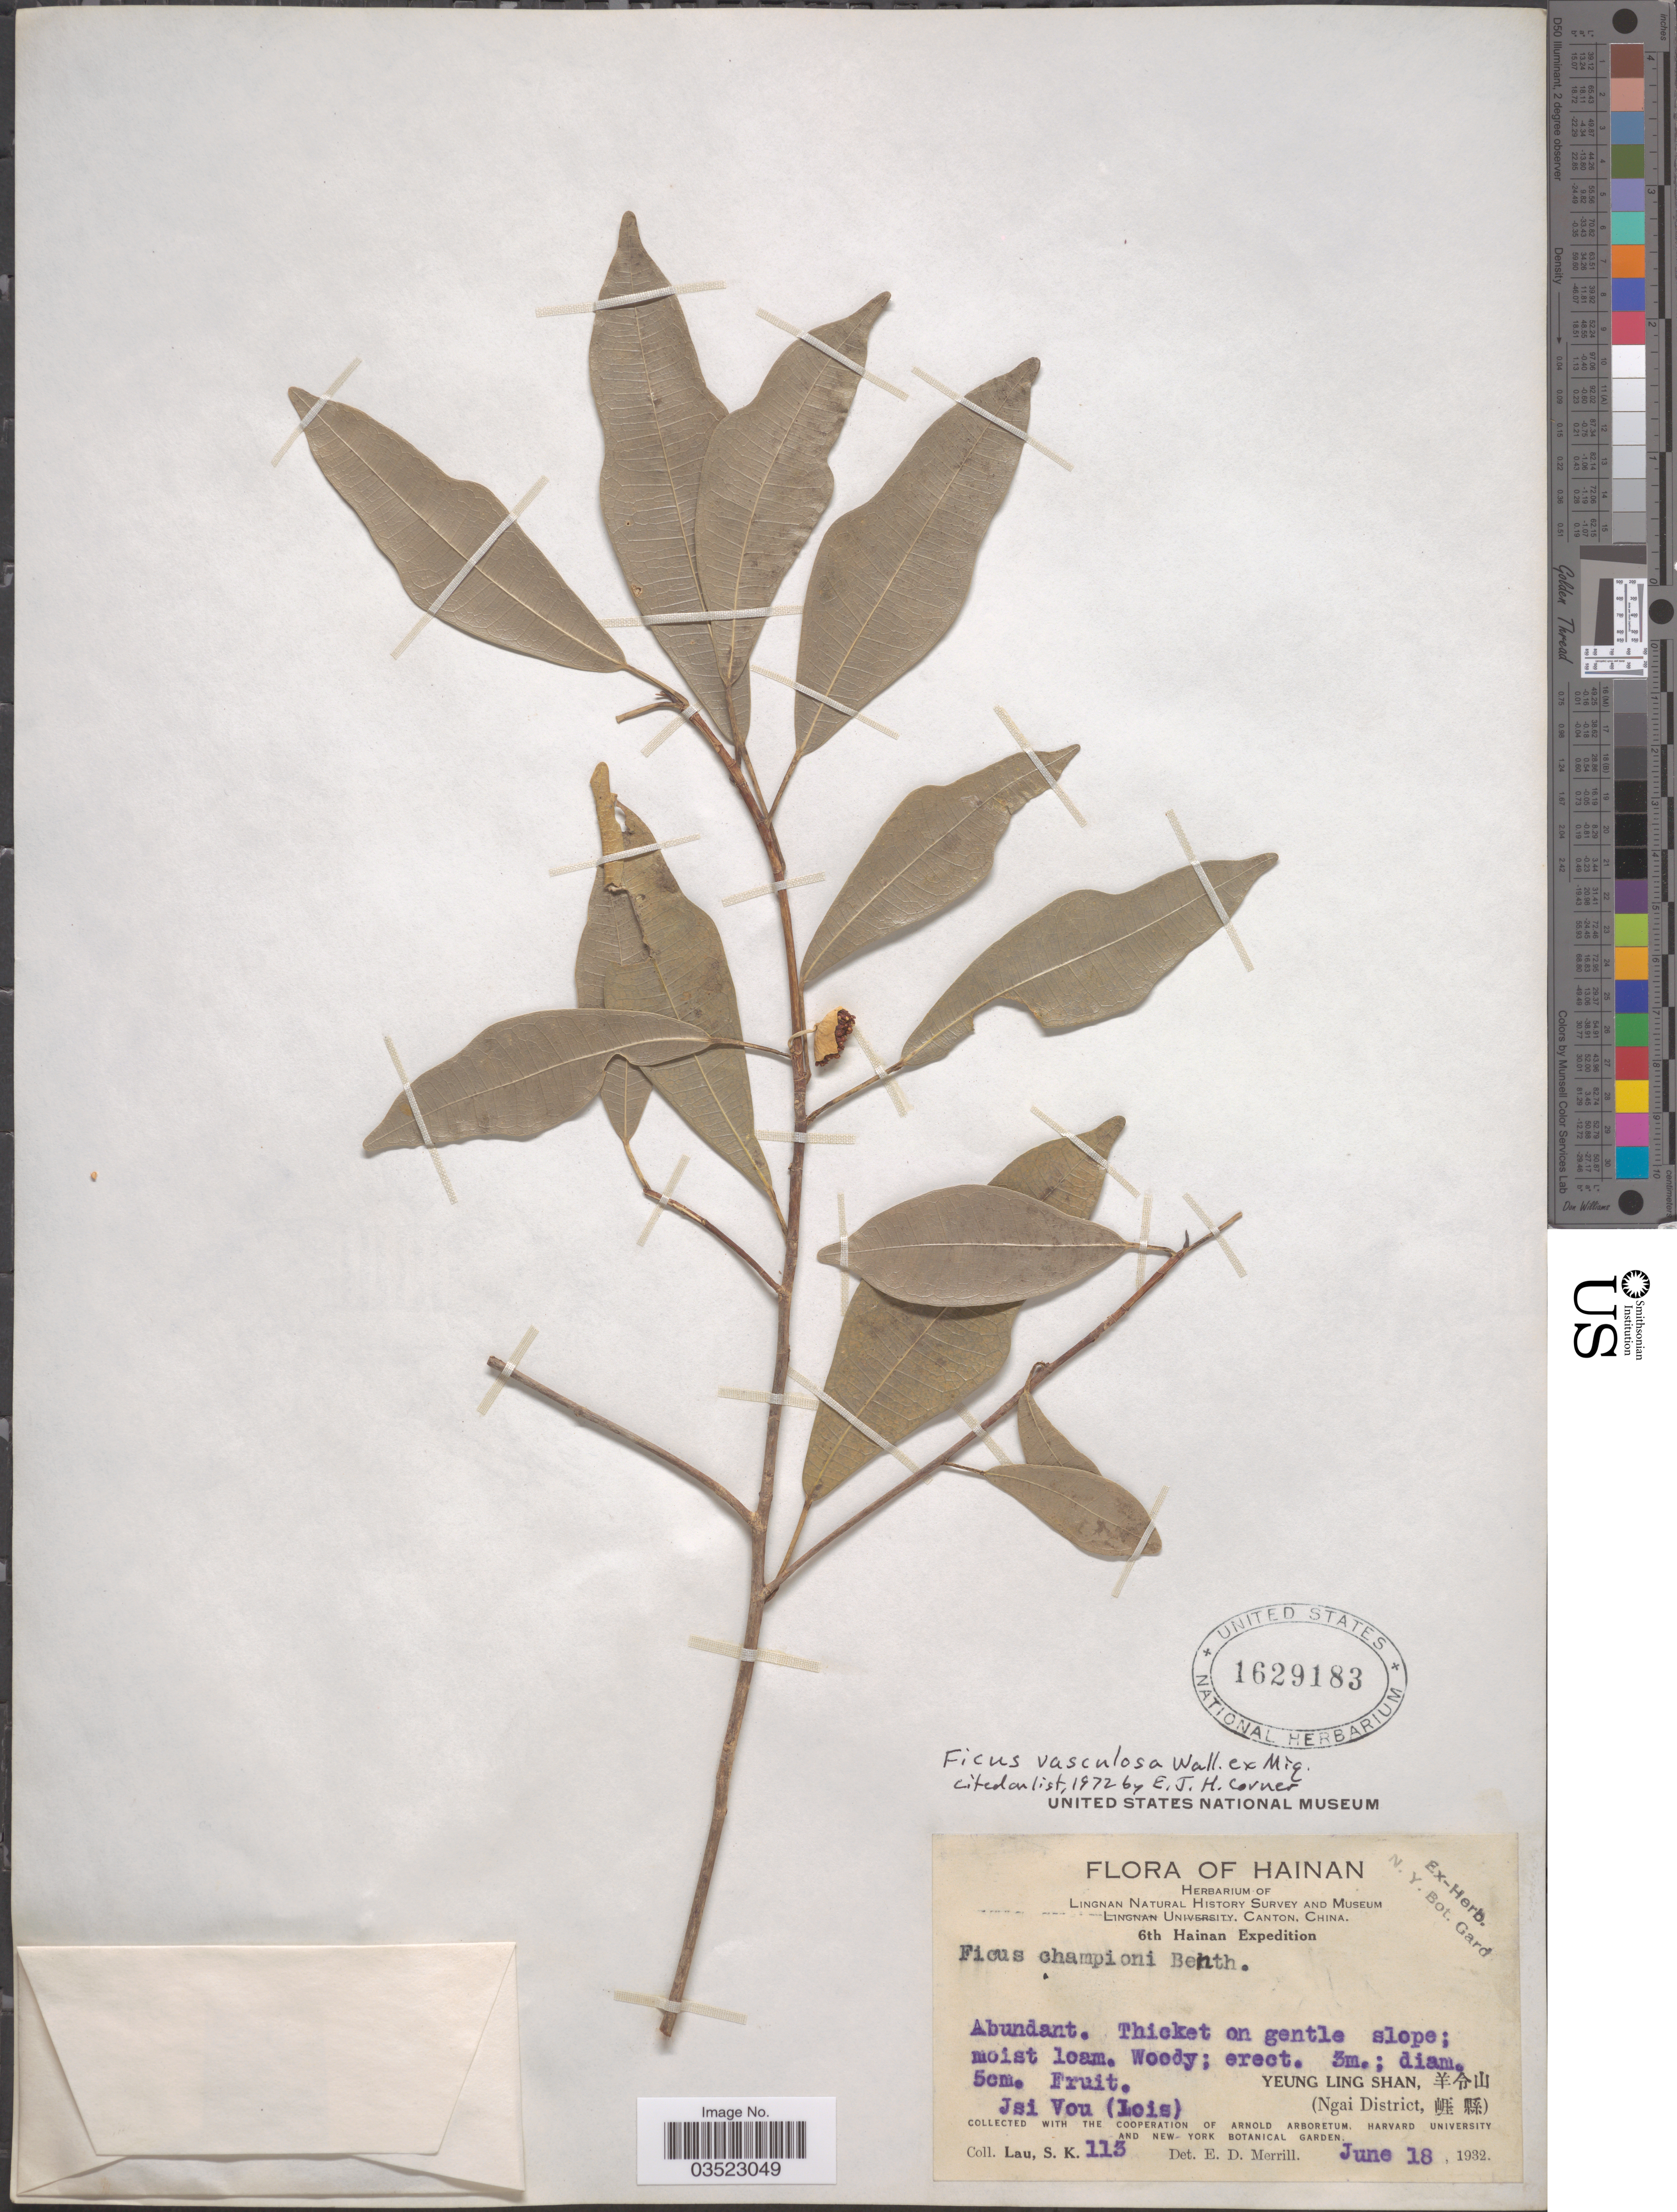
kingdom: Plantae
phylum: Tracheophyta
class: Magnoliopsida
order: Rosales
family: Moraceae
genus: Ficus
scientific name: Ficus vasculosa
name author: Wall. ex Miq.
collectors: S. K. Lau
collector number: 113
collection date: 1932-06-18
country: China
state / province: Hainan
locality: Lingnan Natural History Survey and Museum Lingnan UniversityCanton, China. 6th Hainan Expedition. Jsi Vou (Lois). Yeung Ling Shan. (Ngai District).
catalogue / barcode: US 1629183